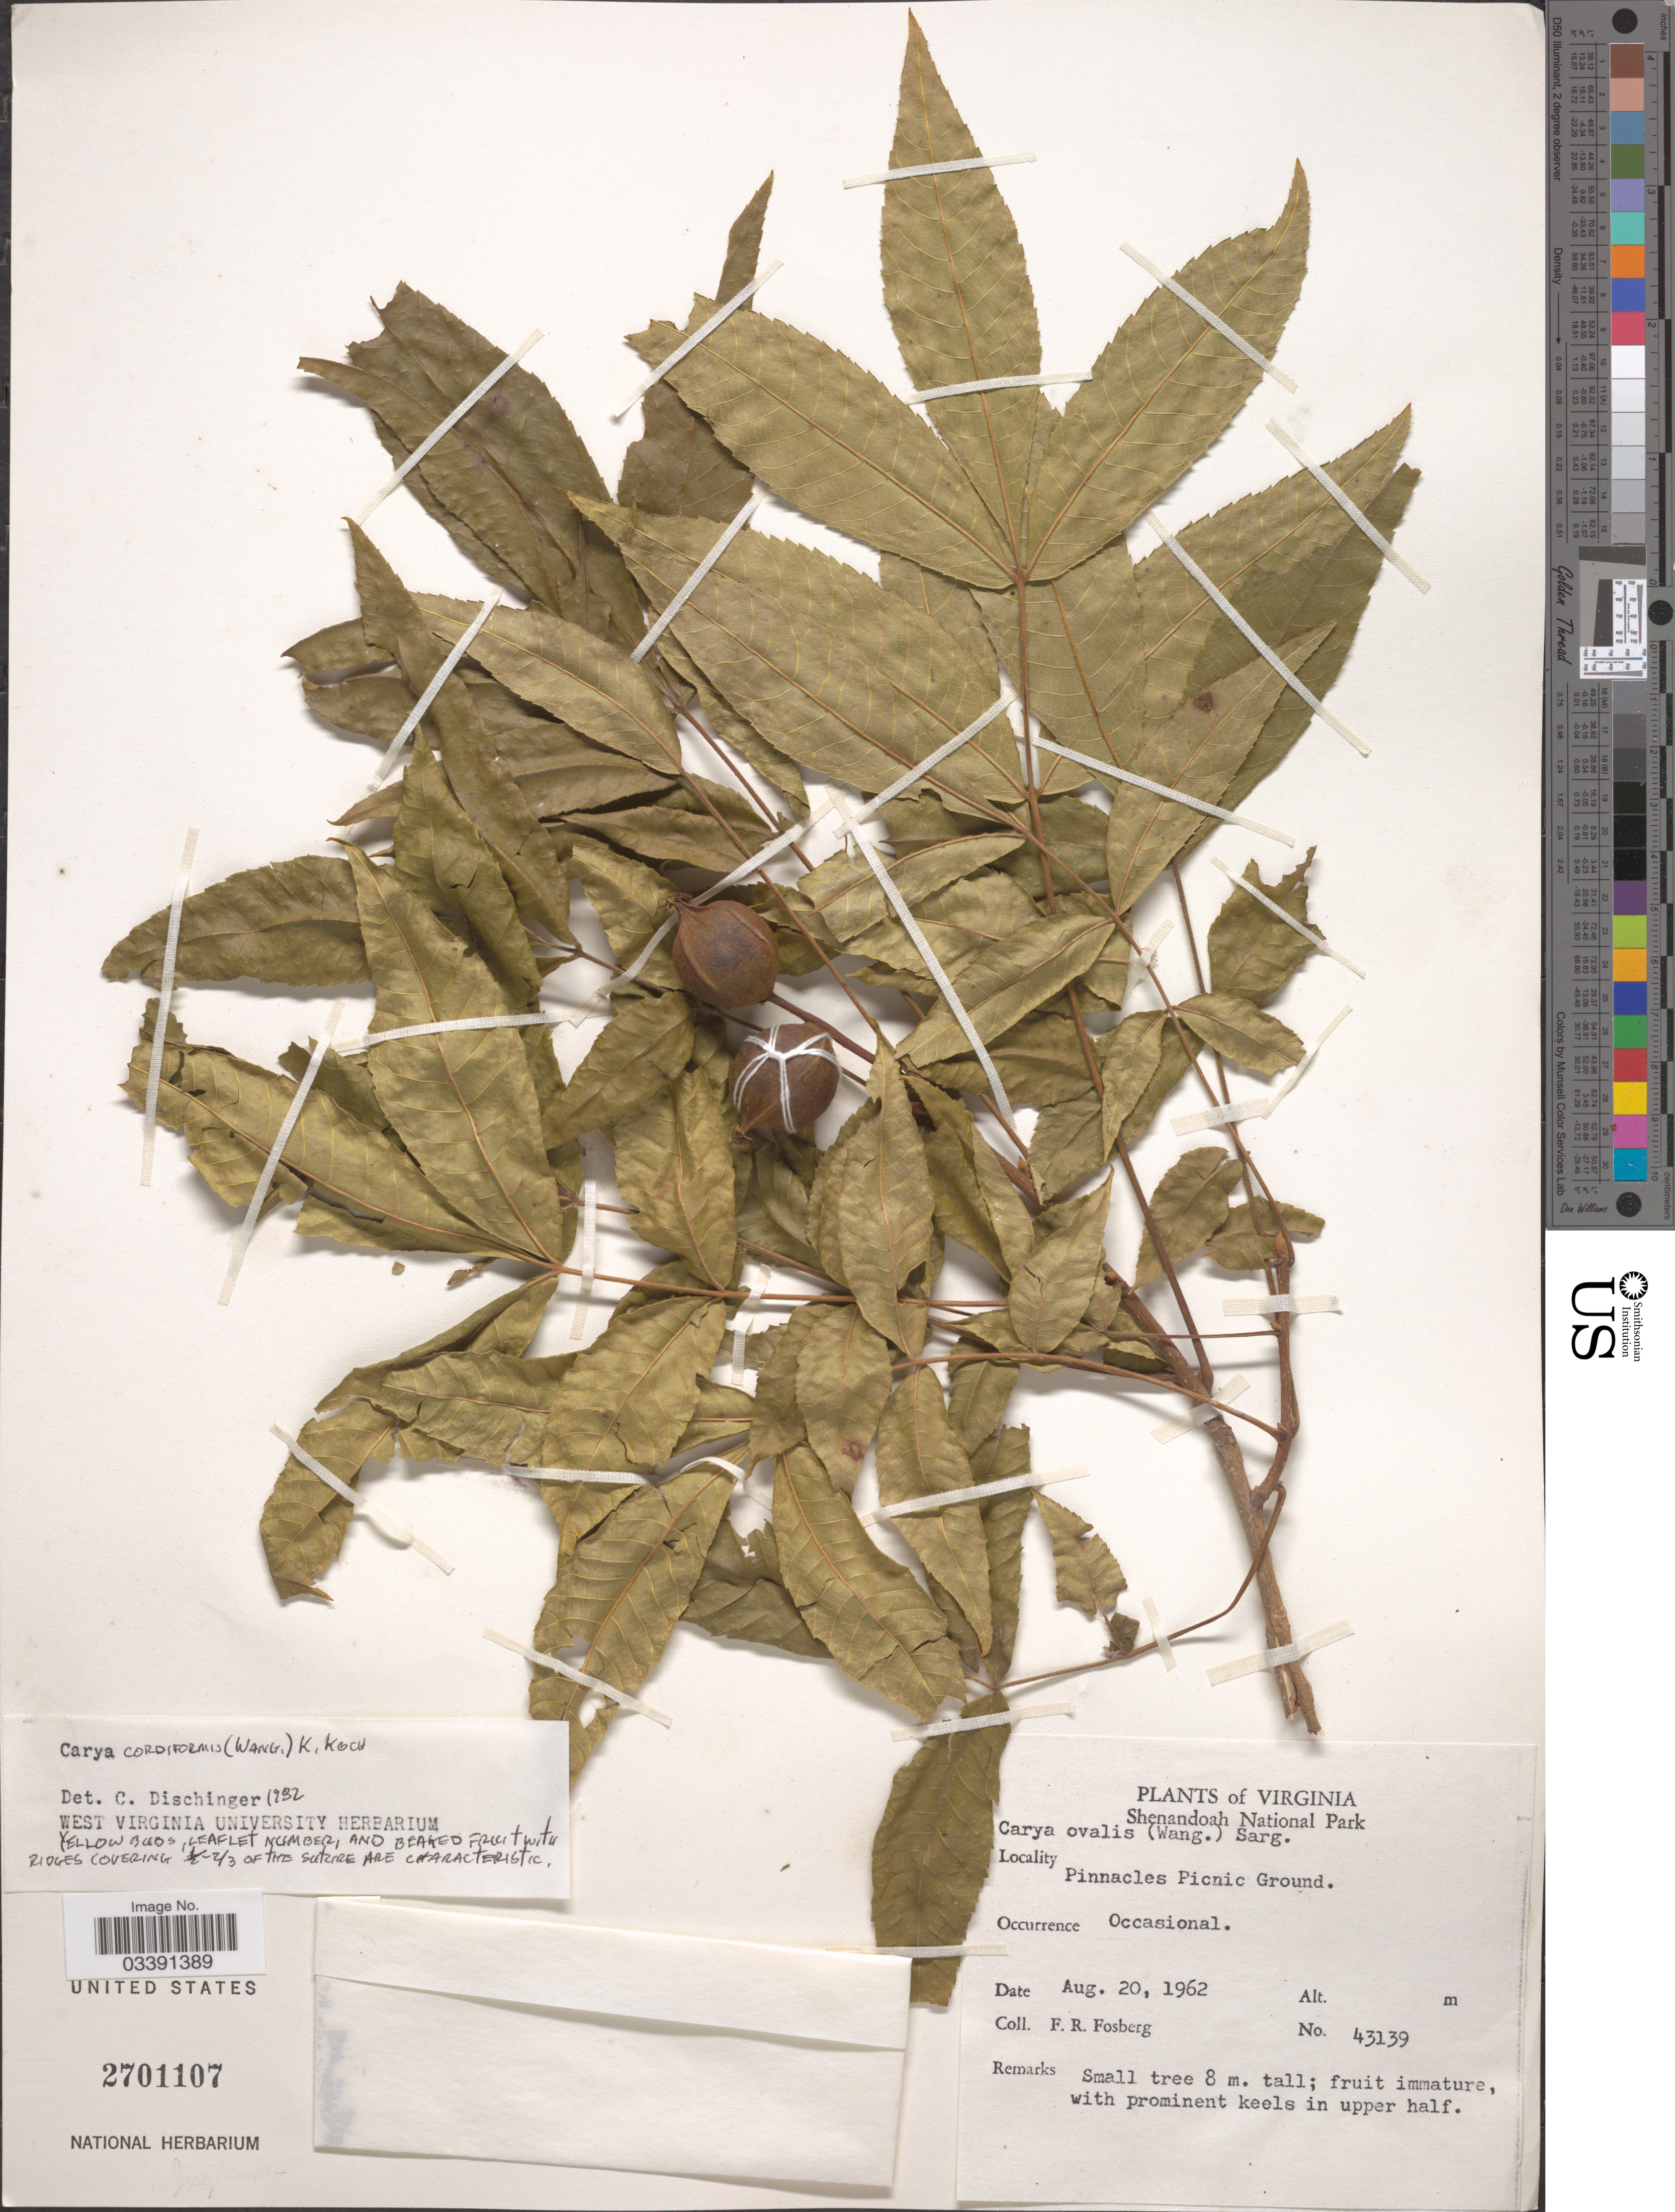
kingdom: Plantae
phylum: Tracheophyta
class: Magnoliopsida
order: Fagales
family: Juglandaceae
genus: Carya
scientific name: Carya cordiformis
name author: (Wangenh.) K. Koch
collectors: F. R. Fosberg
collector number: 43139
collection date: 1962-08-20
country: United States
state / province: Virginia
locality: Shenandoah National Park. Pinnacles Picnic Ground.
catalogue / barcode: US 2701107